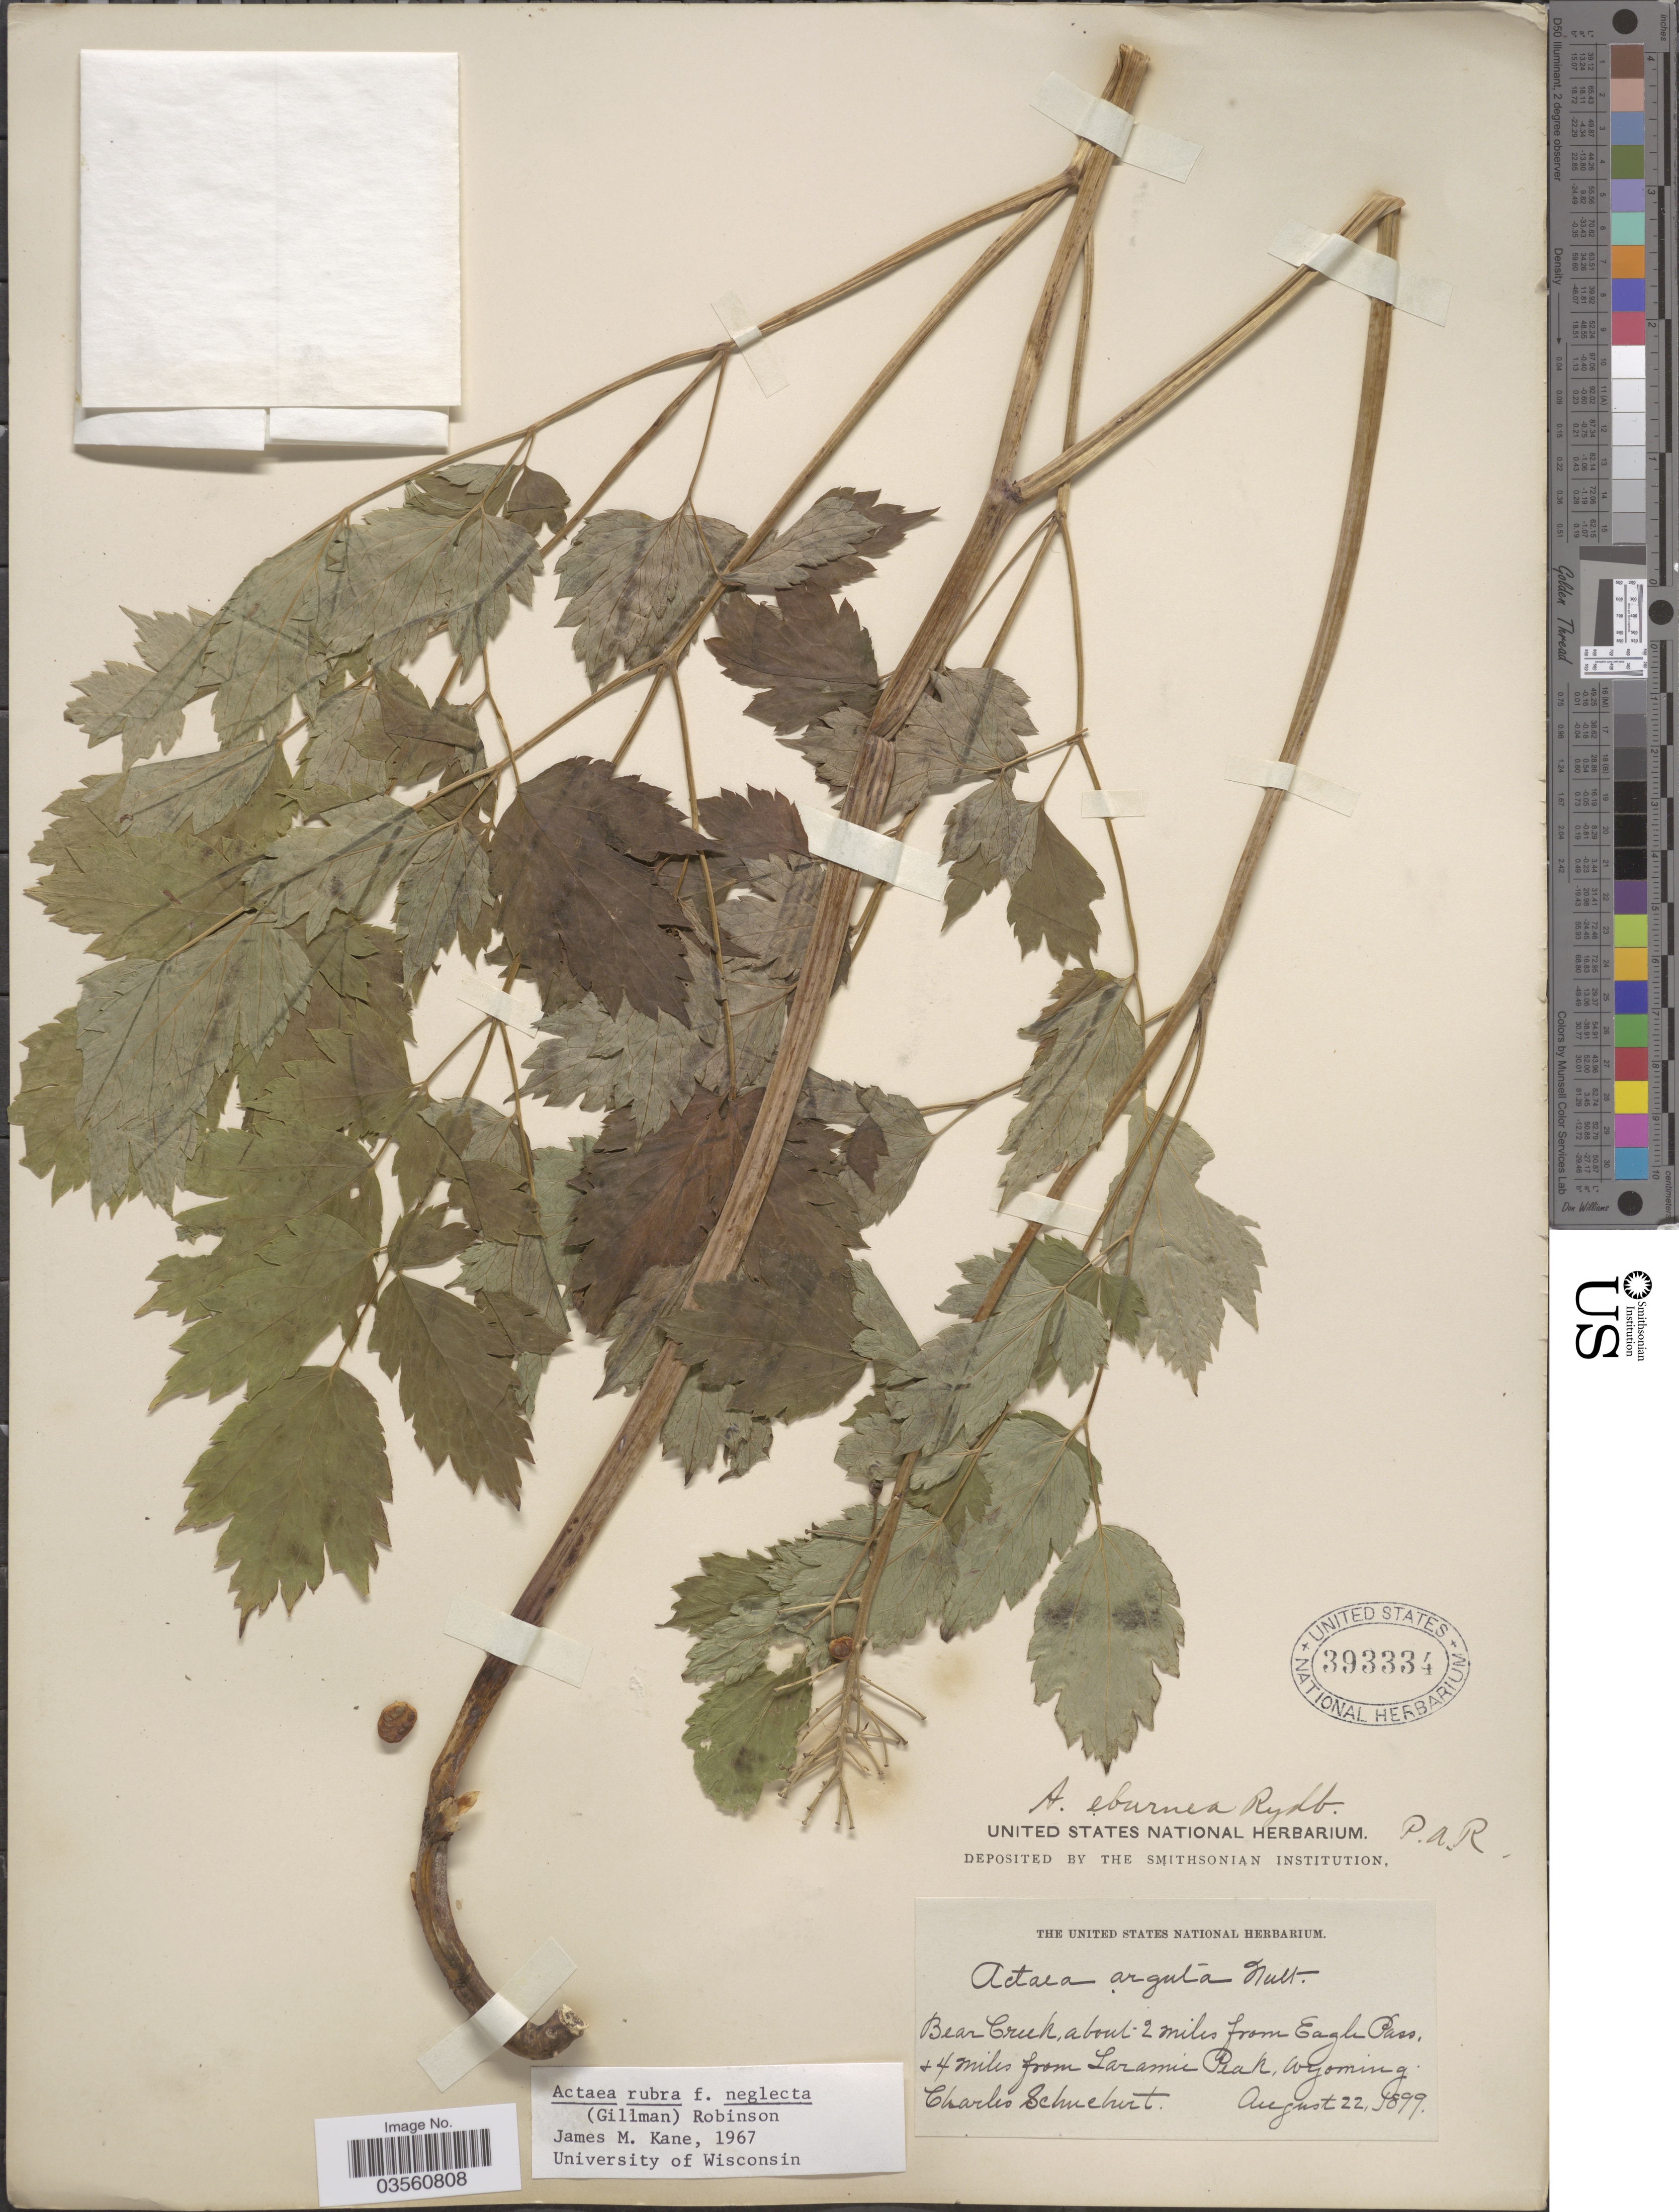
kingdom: Plantae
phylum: Tracheophyta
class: Magnoliopsida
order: Ranunculales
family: Ranunculaceae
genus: Actaea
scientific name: Actaea rubra f. neglecta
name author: (Gillman) B.L. Rob.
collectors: C. Schuchert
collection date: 1899-08-22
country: United States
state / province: Wyoming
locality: Bear Creek, about 2 miles from Eagle Pass, & 4 miles from Laramie Peak.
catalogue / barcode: US 393334